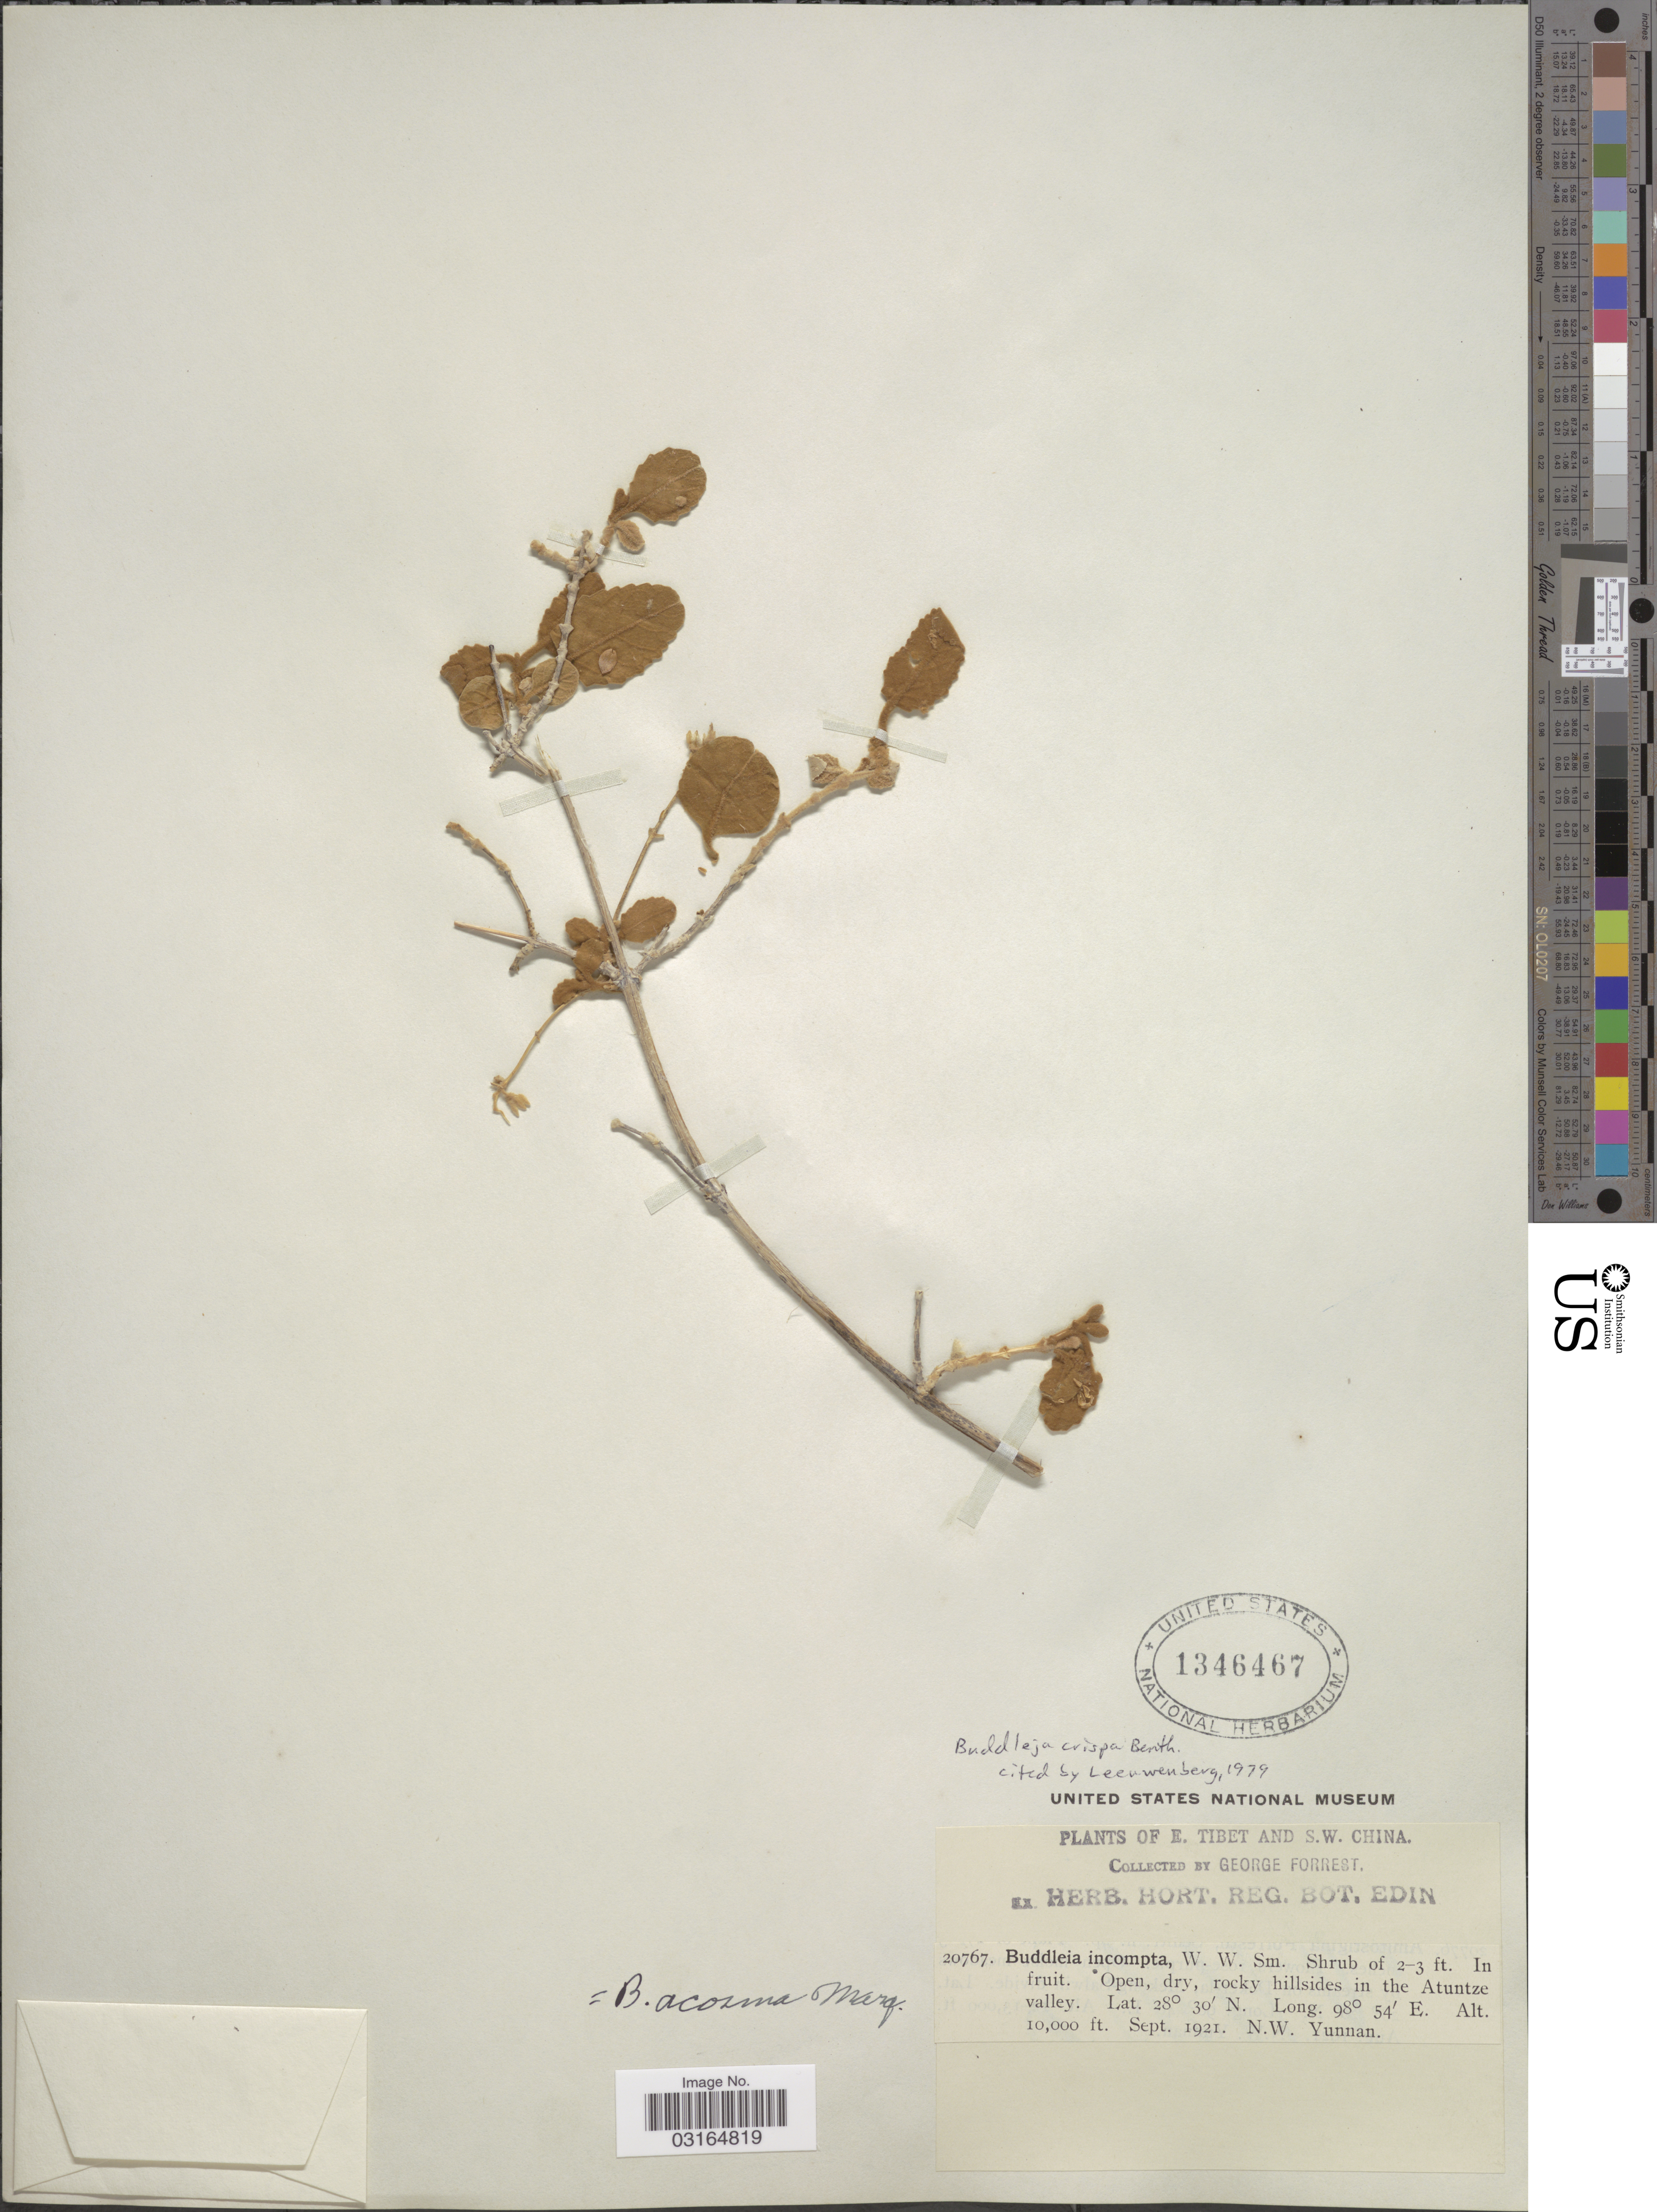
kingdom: Plantae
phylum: Tracheophyta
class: Magnoliopsida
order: Lamiales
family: Scrophulariaceae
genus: Buddleja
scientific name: Buddleja crispa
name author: Benth.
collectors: G. Forrest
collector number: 20767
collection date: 1921-09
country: China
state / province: Yunnan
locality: E. Tibet and S.W. China. Open, dry, rocky hillsides in the Atuntze valley. N.W. Yunnan.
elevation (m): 3048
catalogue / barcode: US 1346467